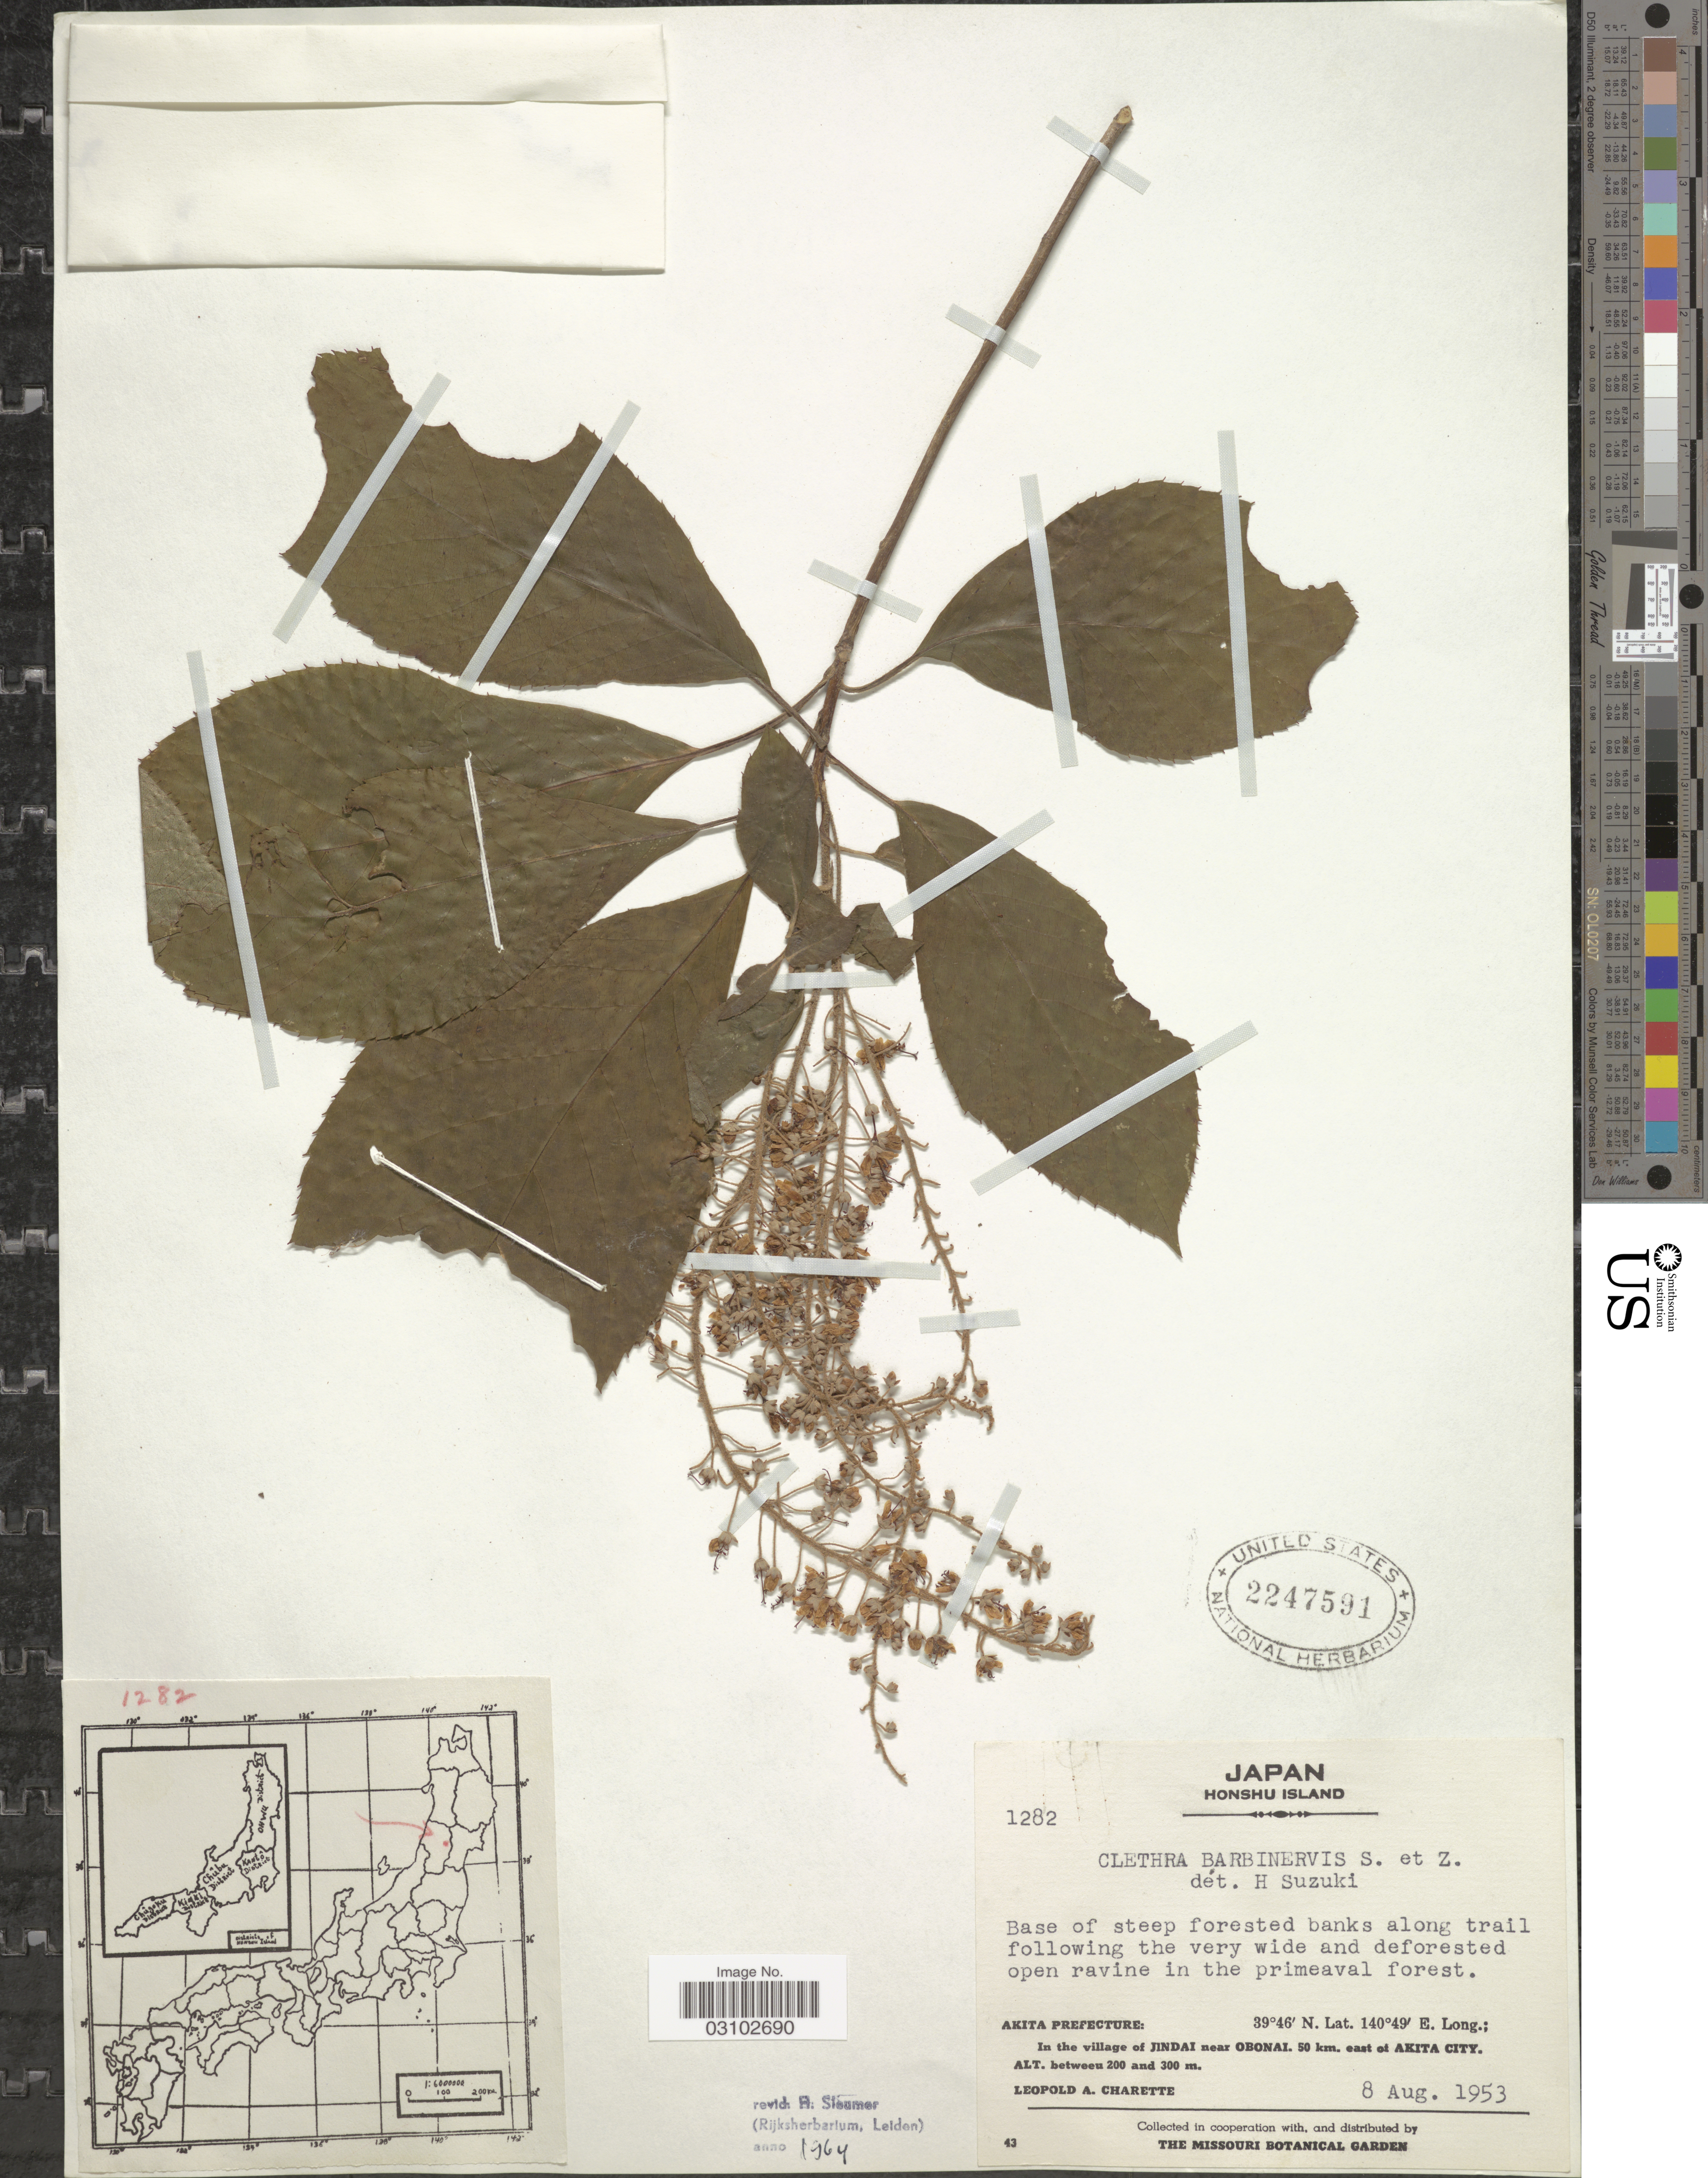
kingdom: Plantae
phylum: Tracheophyta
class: Magnoliopsida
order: Ericales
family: Clethraceae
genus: Clethra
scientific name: Clethra barbinervis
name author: Siebold & Zucc.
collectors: L. A. Charette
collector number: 1282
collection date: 1953-08-08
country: Japan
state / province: Akita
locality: Honshu Island. Base of steep forested banks along trail following the very wide and deforested open ravine in the primeaval forest. Akita Prefecture: In the village of Jindai near Obonal. 50 km. east of Akita City.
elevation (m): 200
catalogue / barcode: US 2247591